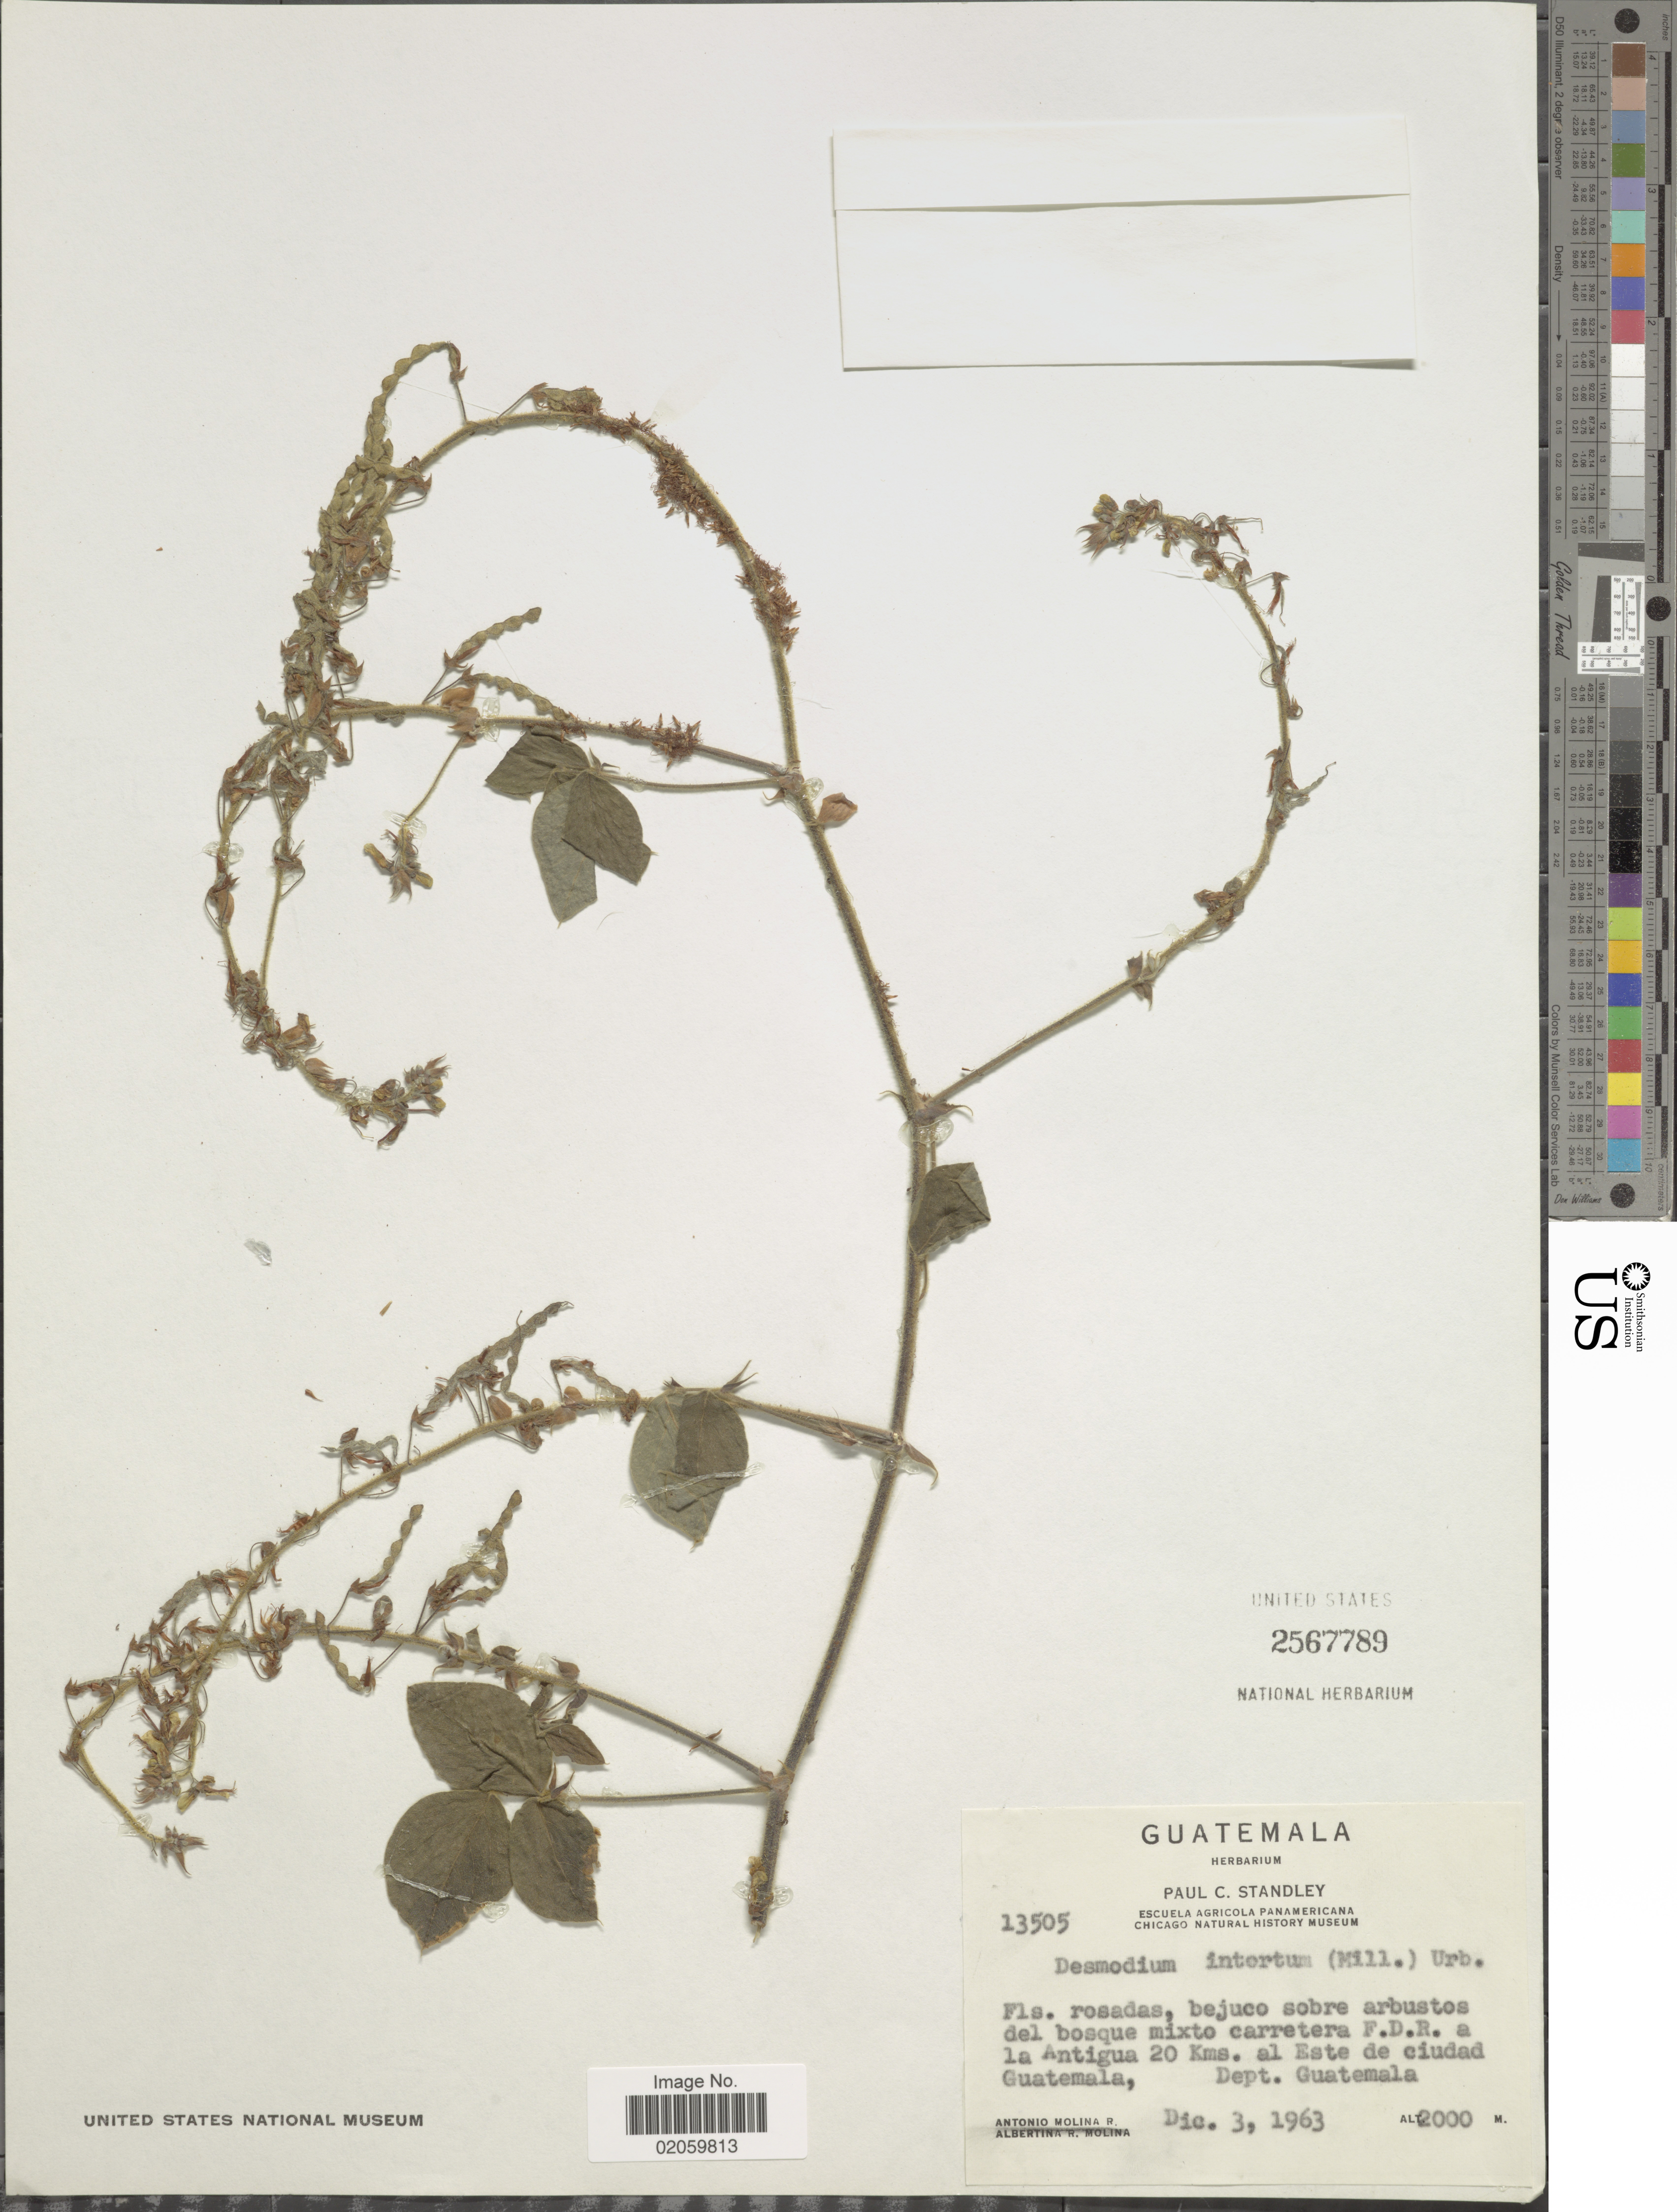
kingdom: Plantae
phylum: Tracheophyta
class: Magnoliopsida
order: Fabales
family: Fabaceae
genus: Desmodium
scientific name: Desmodium intortum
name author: (Mill.) Urb.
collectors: A. Molina R. & A. R. Molina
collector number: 13505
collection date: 1963-12-03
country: Guatemala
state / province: Guatemala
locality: Carretera F. D. R. a la Antigua 20 kms. al Este de cuidad Guatemala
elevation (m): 2000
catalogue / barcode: US 2567789